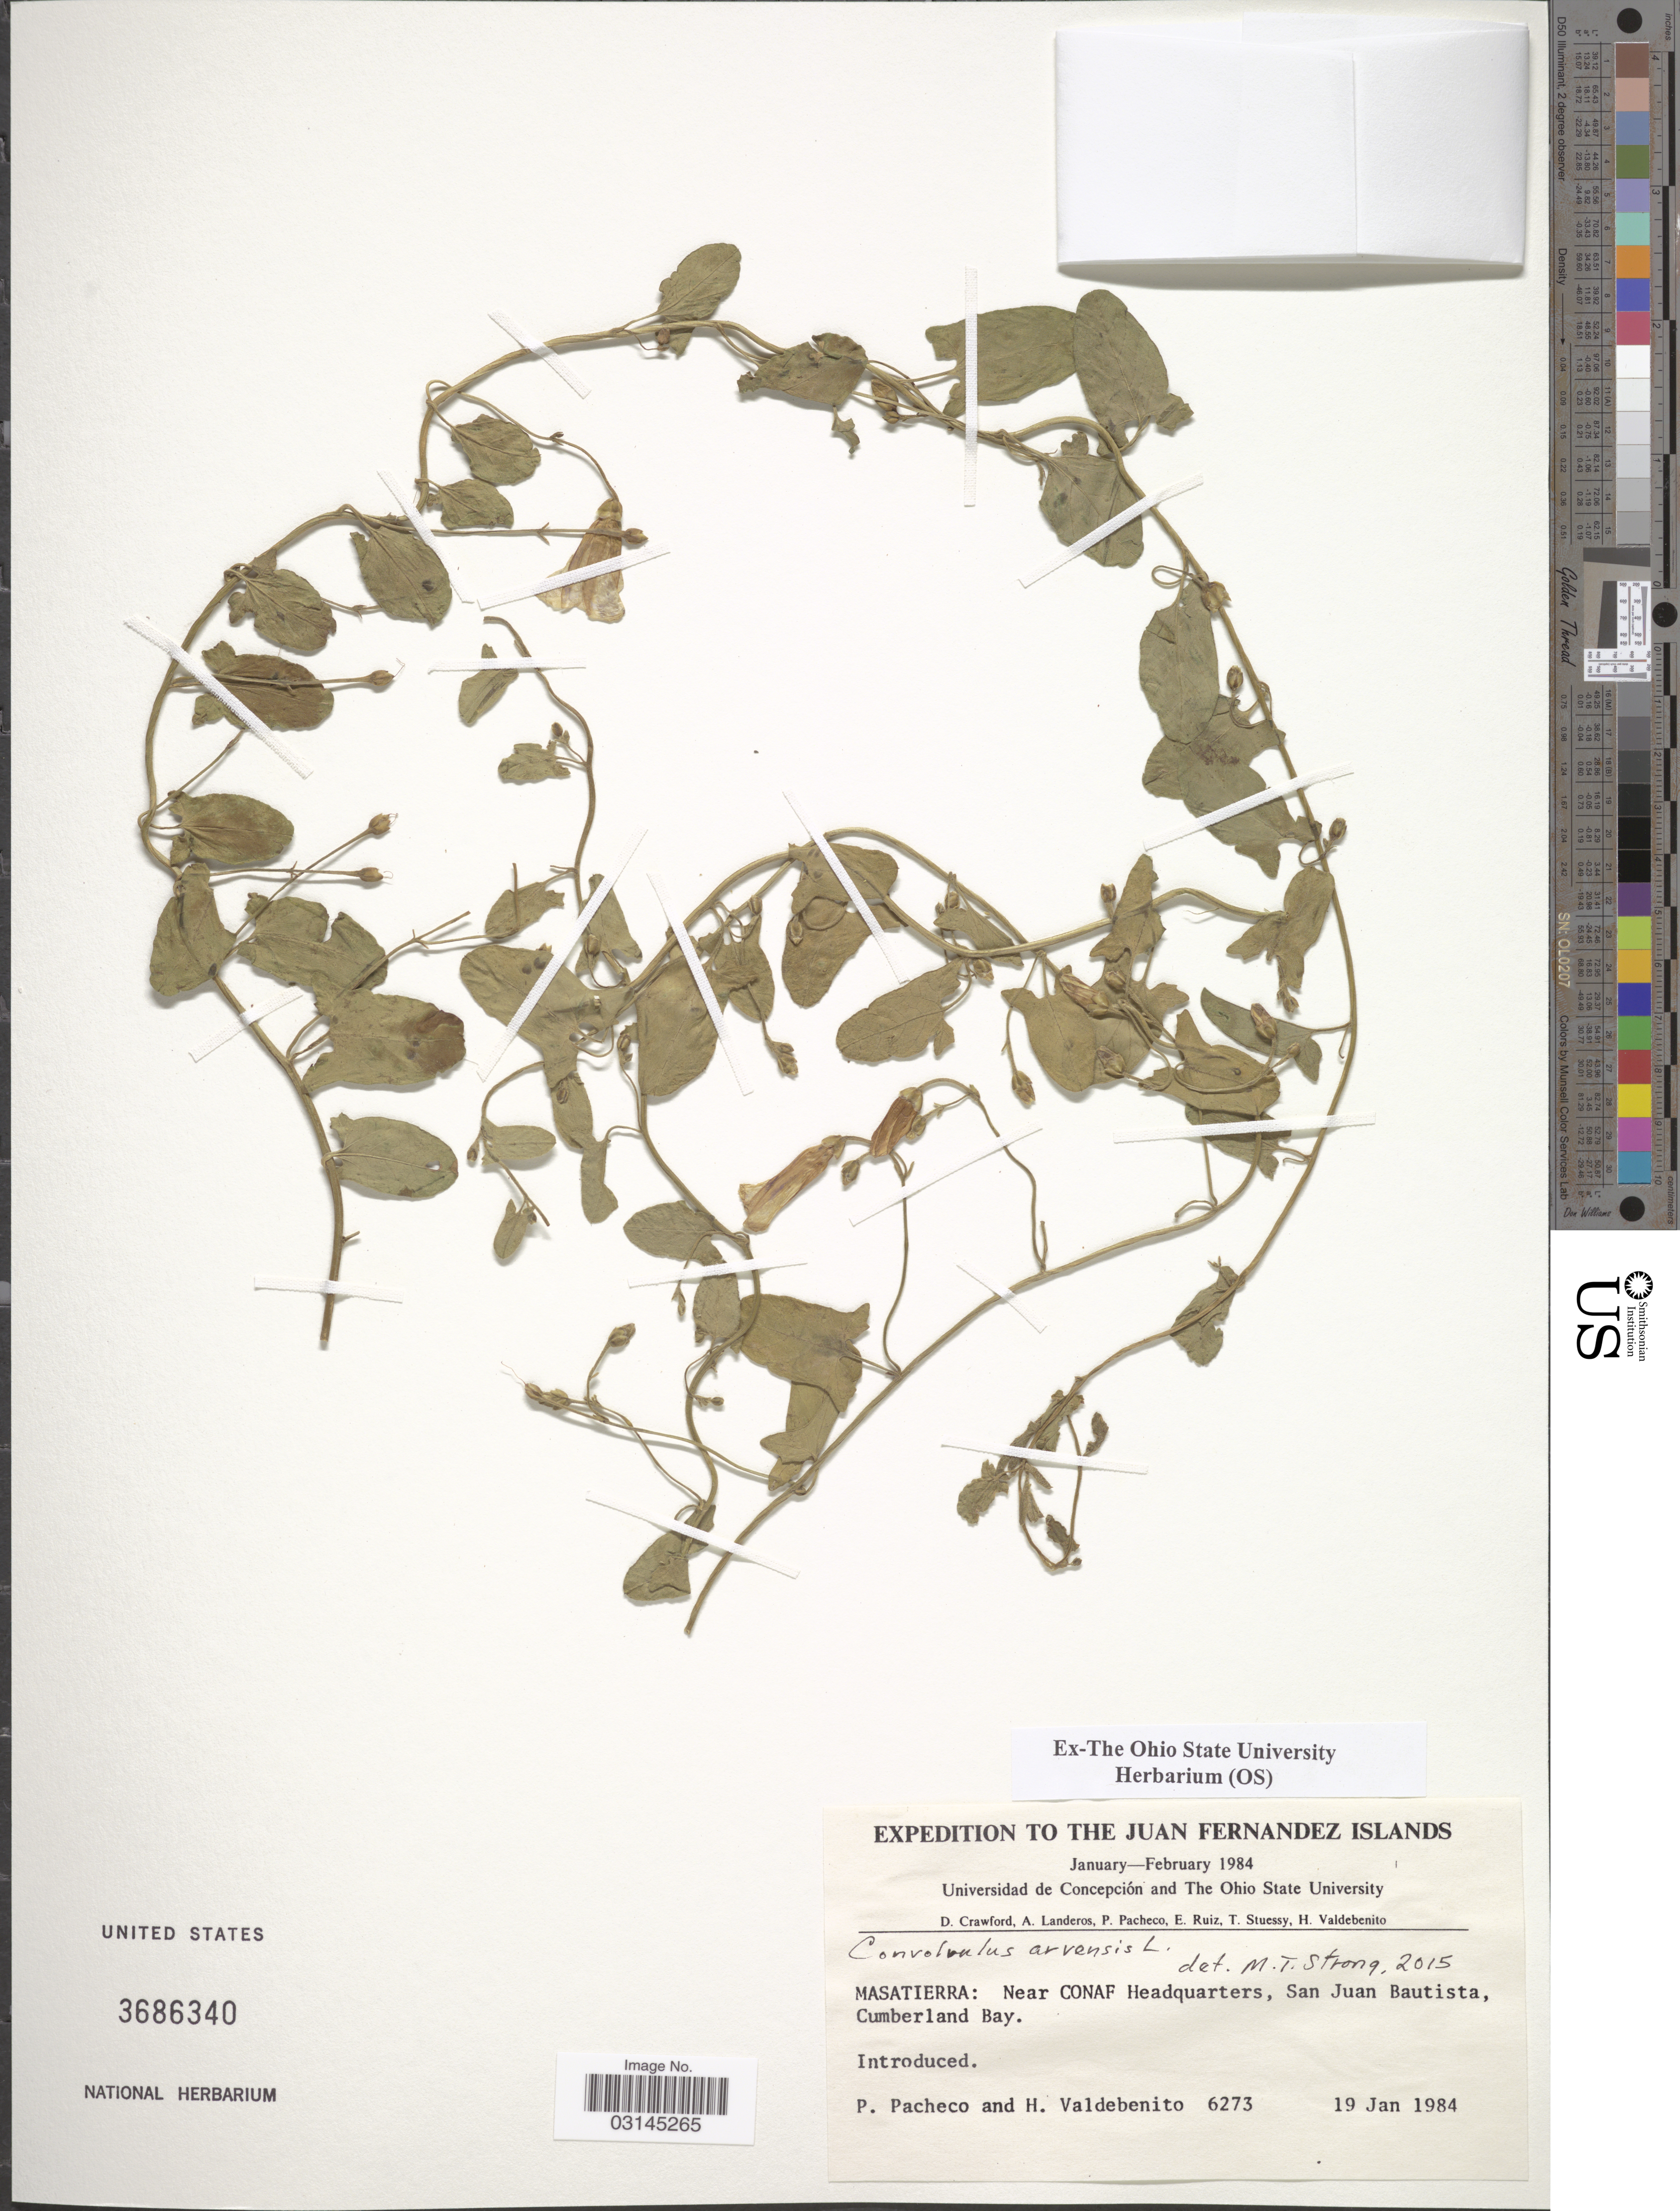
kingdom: Plantae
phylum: Tracheophyta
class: Magnoliopsida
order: Solanales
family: Convolvulaceae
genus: Convolvulus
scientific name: Convolvulus arvensis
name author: L.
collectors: P. Pacheco & H. Valdebenito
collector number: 6273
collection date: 1984-01-19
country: Chile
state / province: Valparaíso (V)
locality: The Juan Fernandez Islands, Masatierra: Near CONAF Headquarters, San Juan Bautista, Cumberland Bay.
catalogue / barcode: US 3686340